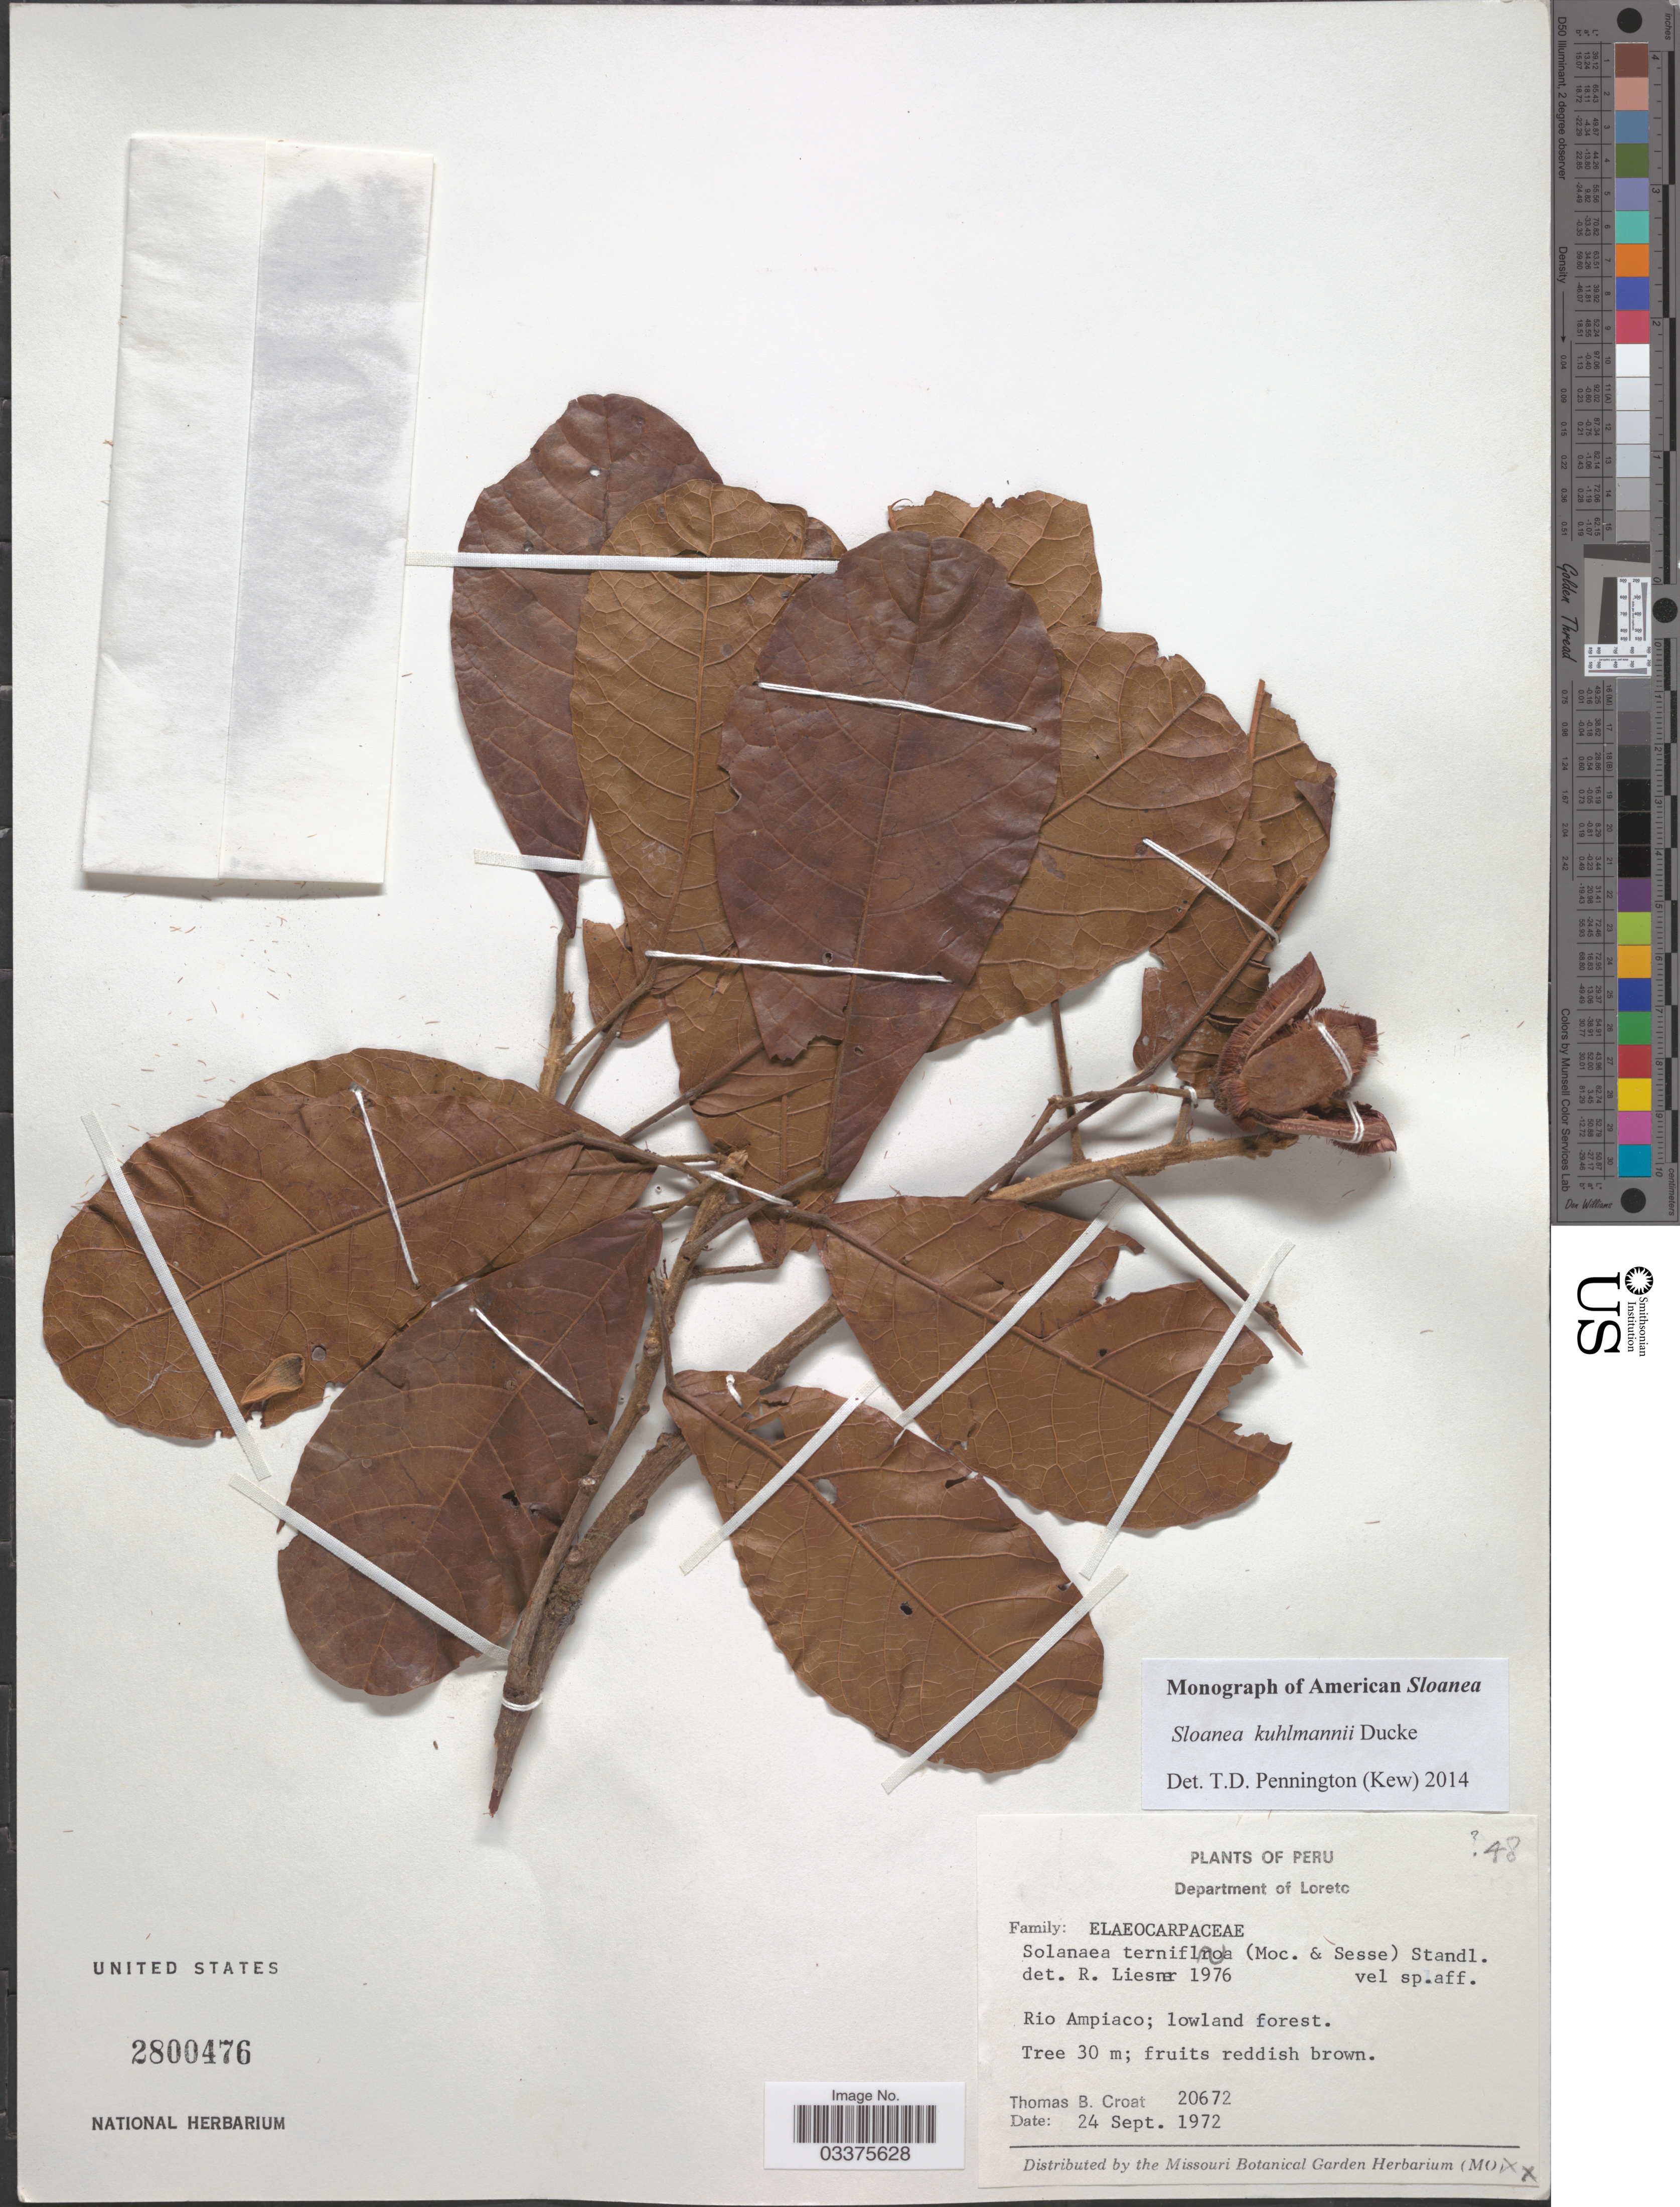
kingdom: Plantae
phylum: Tracheophyta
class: Magnoliopsida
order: Oxalidales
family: Elaeocarpaceae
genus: Sloanea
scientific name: Sloanea kuhlmannii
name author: Ducke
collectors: T. B. Croat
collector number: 20672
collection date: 1972-09-24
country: Peru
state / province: Loreto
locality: Department of Loreto, Rio Ampiaco.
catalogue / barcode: US 2800476